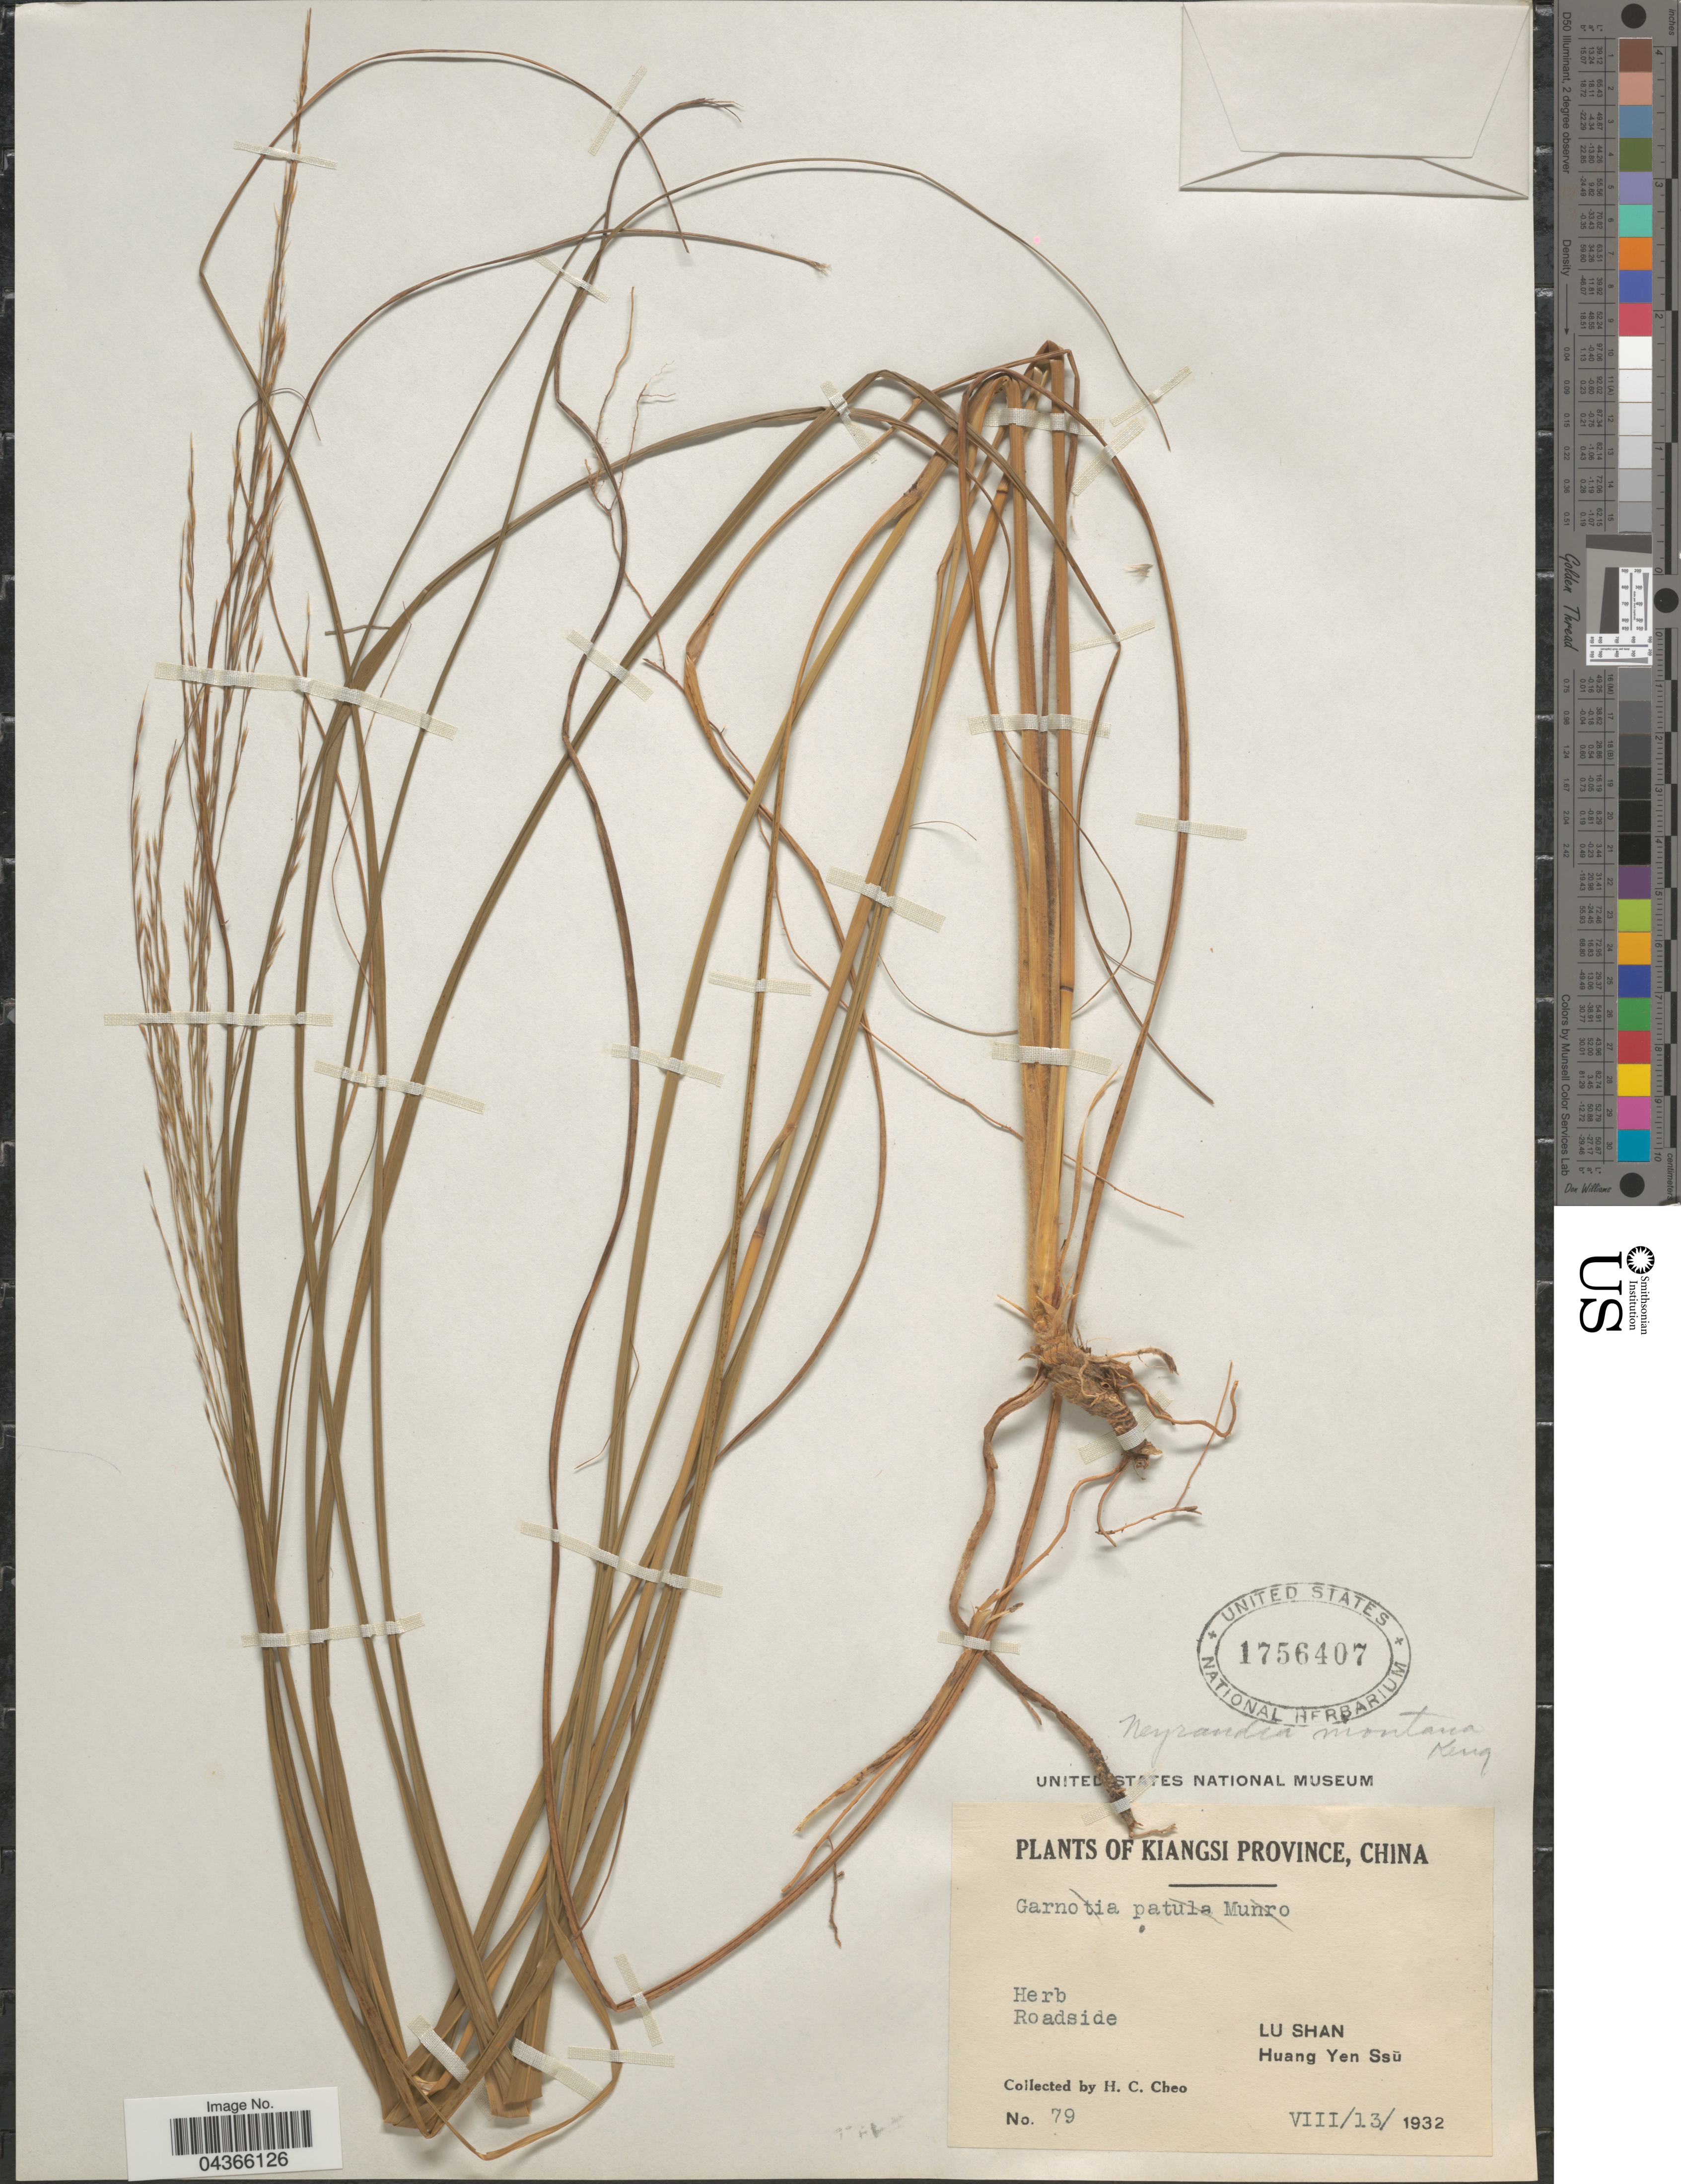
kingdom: Plantae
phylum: Tracheophyta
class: Liliopsida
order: Poales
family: Poaceae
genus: Neyraudia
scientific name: Neyraudia montana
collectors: H. Cheo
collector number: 79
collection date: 1932-08-13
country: China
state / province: Jiangxi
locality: Kiangsi Province. Lu Shan. Huang Yen Ssü.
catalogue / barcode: US 1756407